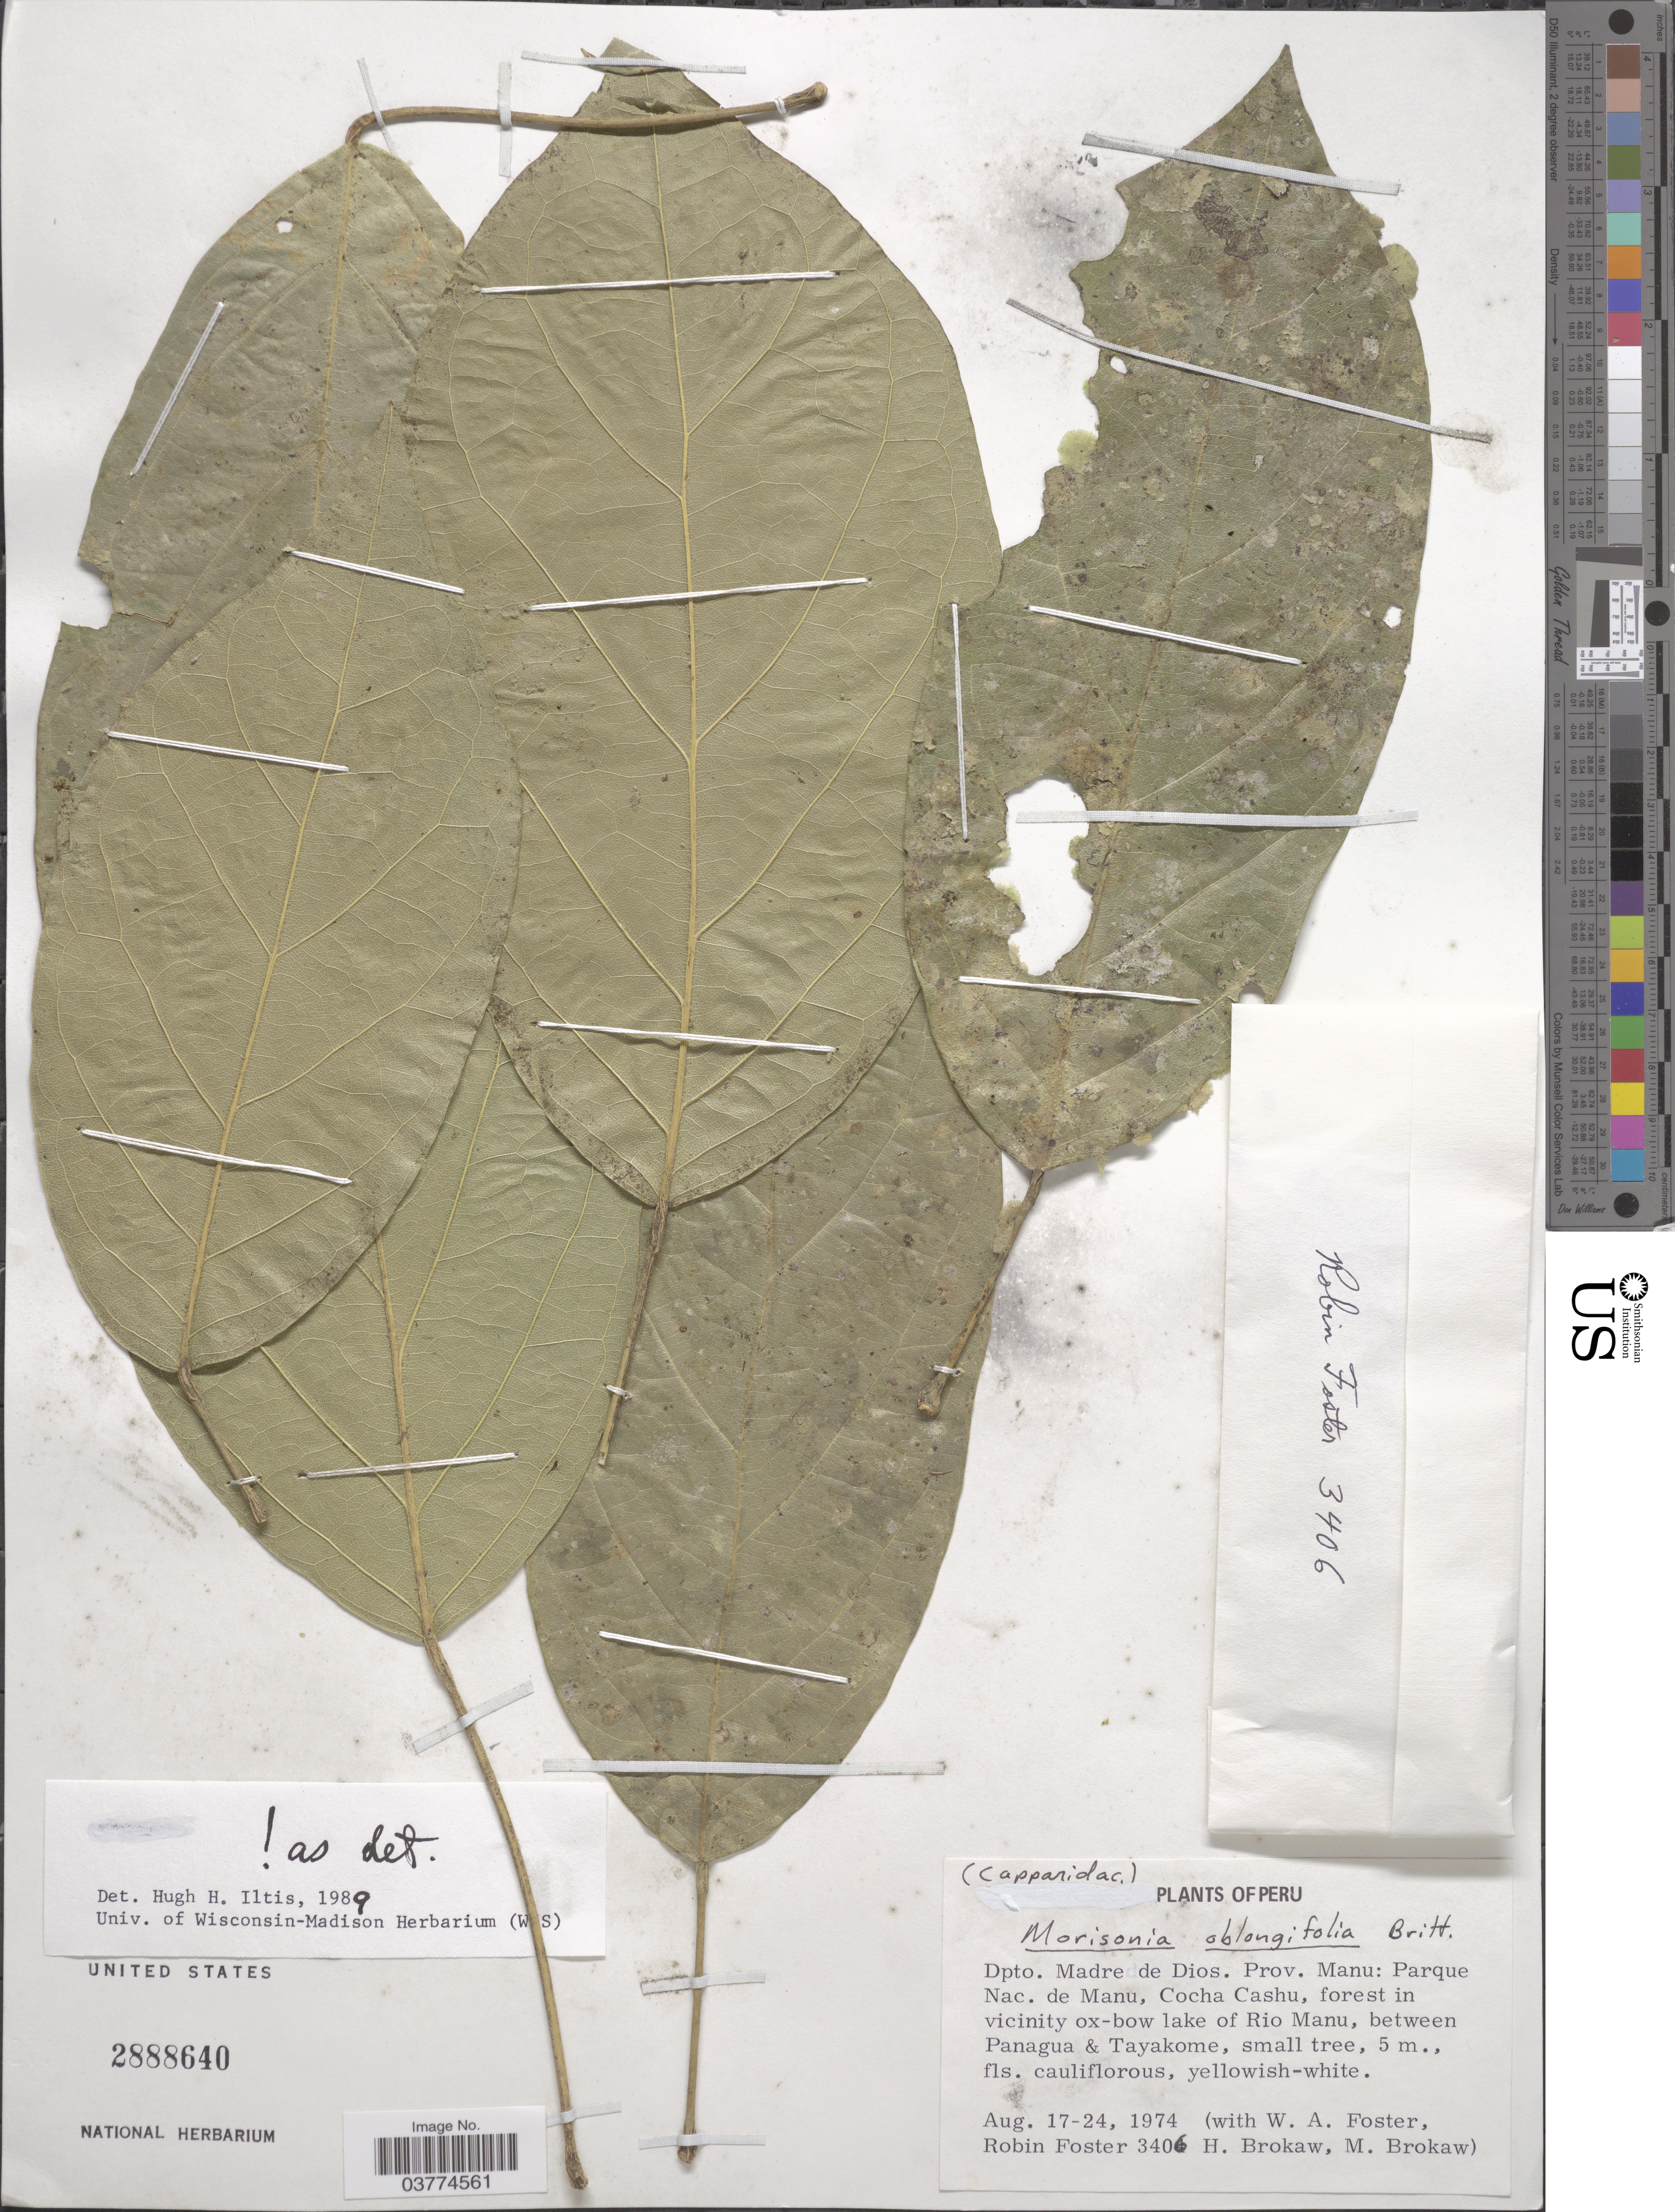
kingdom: Plantae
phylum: Tracheophyta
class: Magnoliopsida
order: Brassicales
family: Capparaceae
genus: Morisonia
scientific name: Morisonia oblongifolia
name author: Britton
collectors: R. B. Foster, W. Foster, H. Brokaw & M. Brokaw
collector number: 3406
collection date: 1974-08-17/1974-08-24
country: Peru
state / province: Madre de Dios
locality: Dpto. Madre de Dios. Prov. Manu: Parque Nac. de Manu, Cocha Cashu, forest in vicinity of ox-bow lake of Rio Manu, between Panagua & Tayakome.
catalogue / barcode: US 2888640